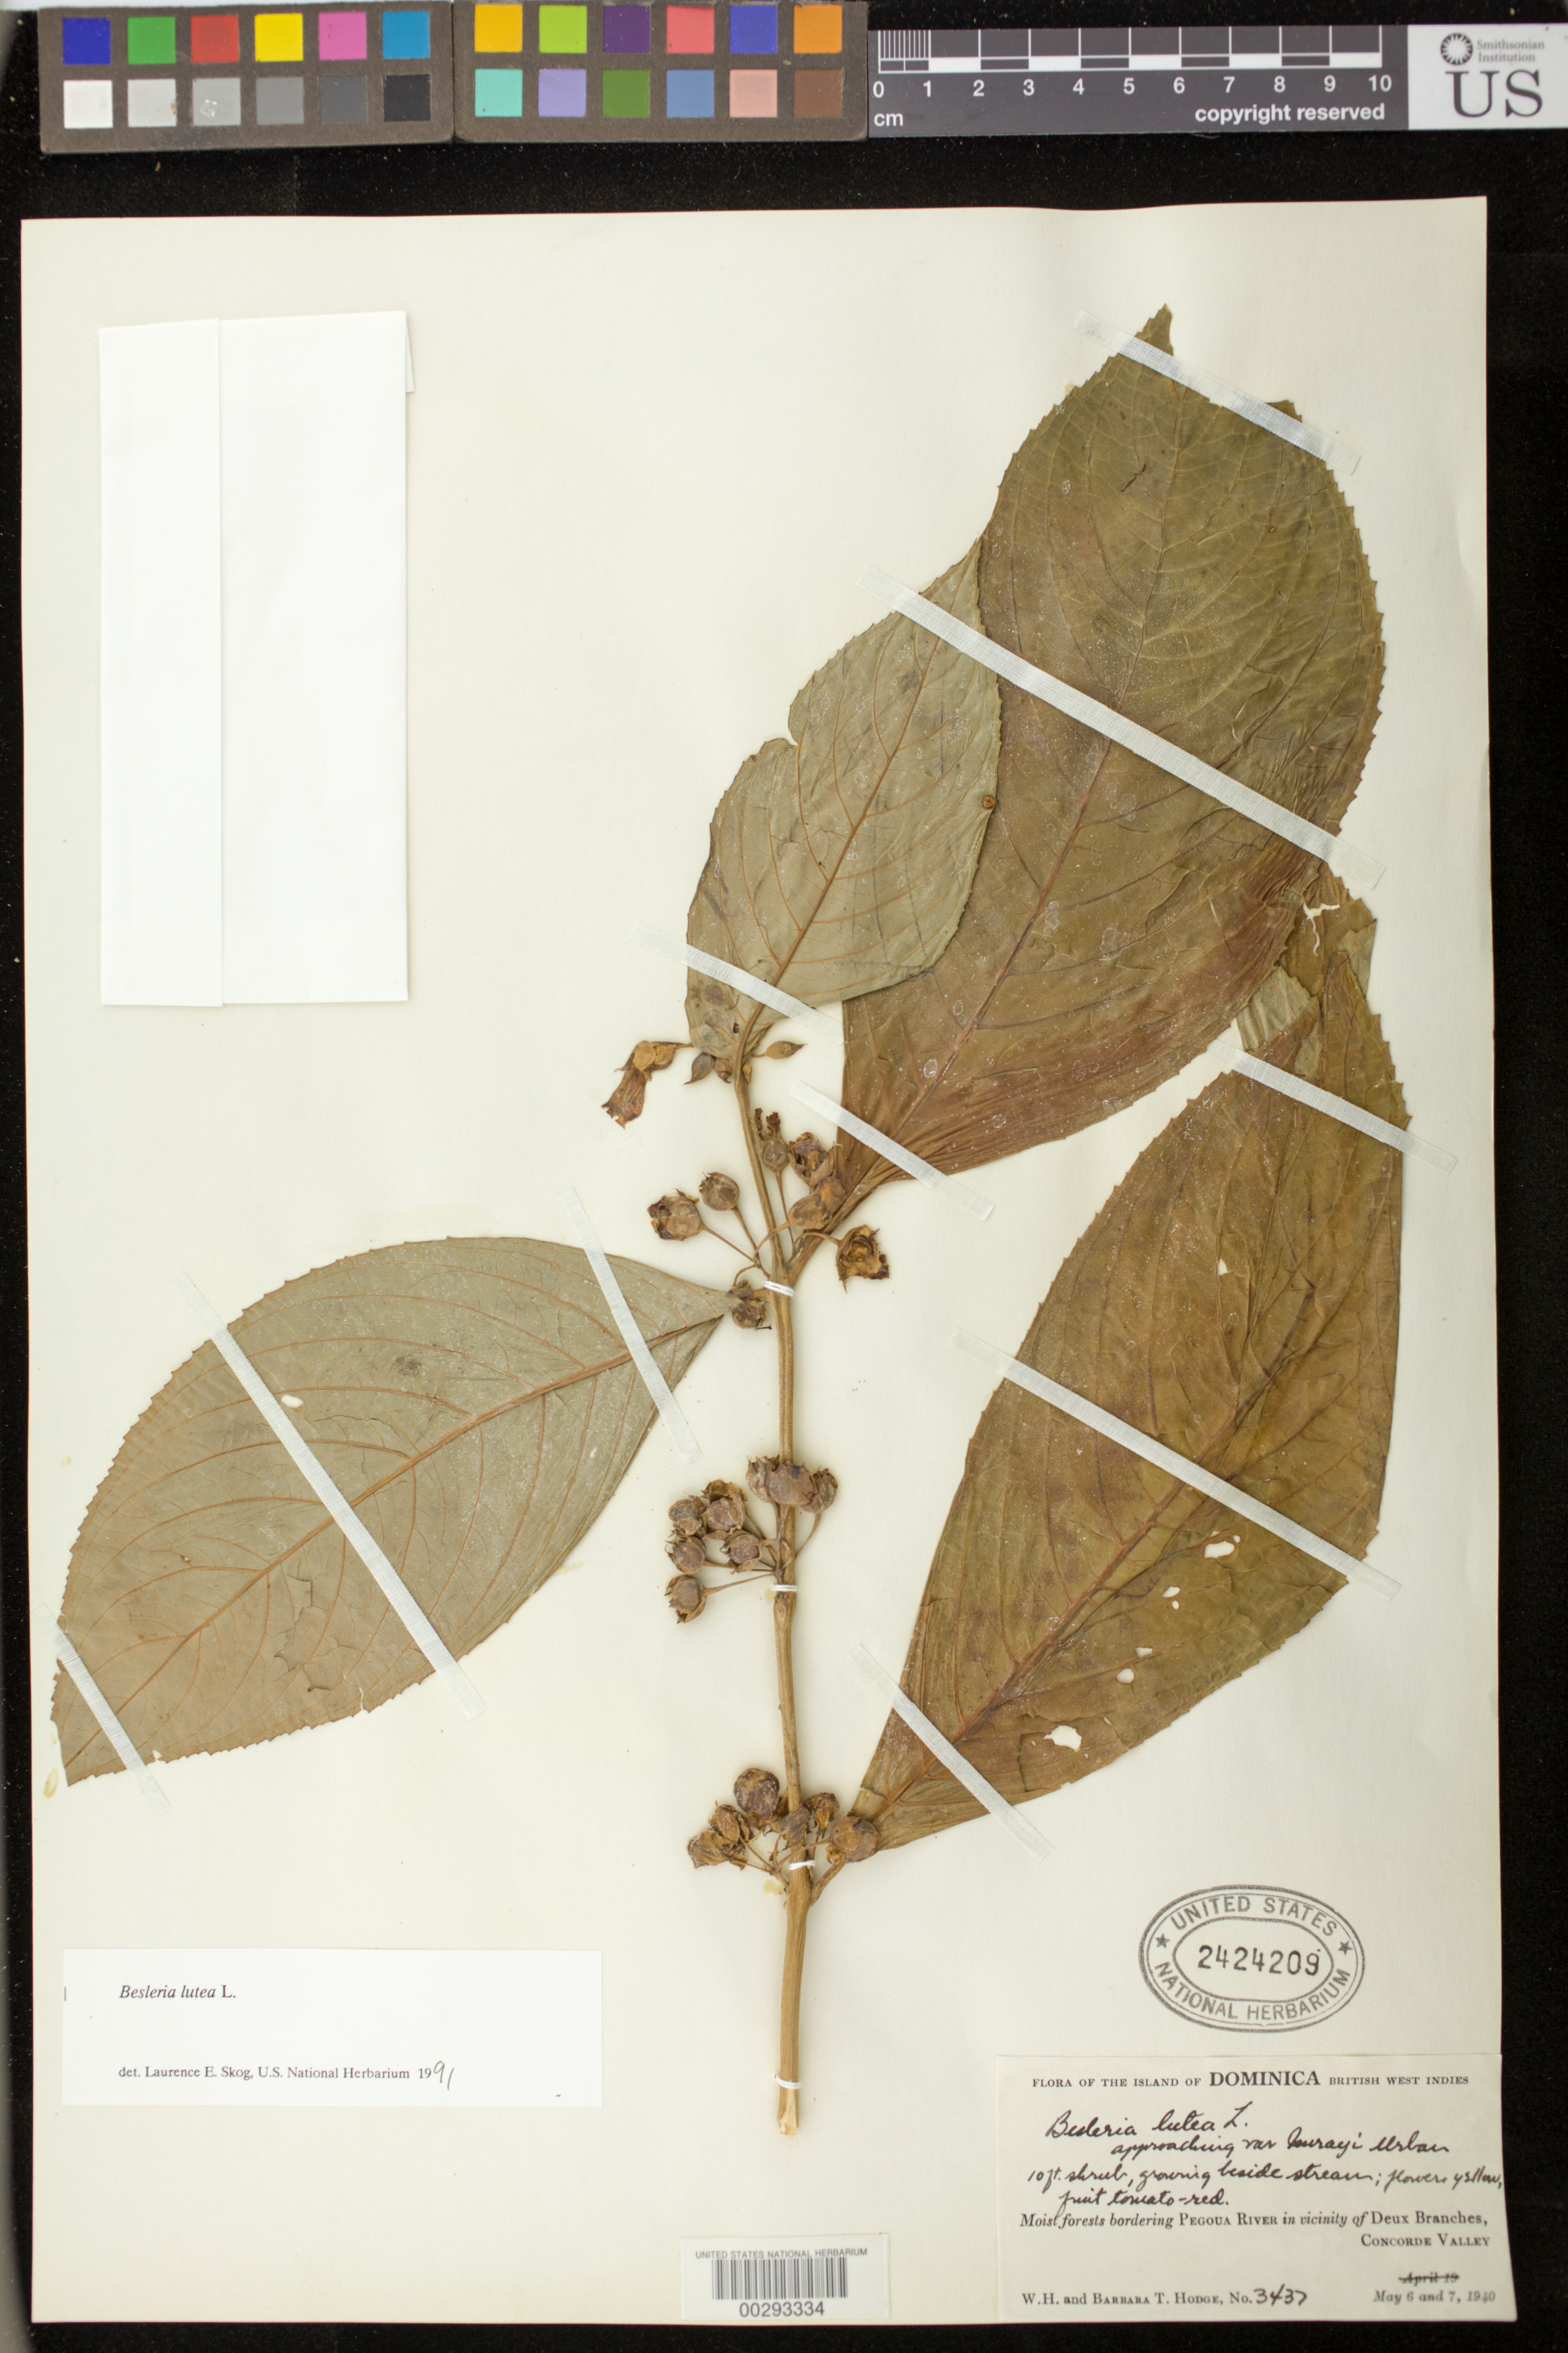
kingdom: Plantae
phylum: Tracheophyta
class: Magnoliopsida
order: Lamiales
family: Gesneriaceae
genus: Besleria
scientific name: Besleria lutea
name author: L.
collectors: W. Hodge & B. Hodge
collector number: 3437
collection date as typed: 6-7 May 1940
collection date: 1940-05-06/1940-05-07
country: Dominica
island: Dominica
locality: Deux Branches, Concorde Valley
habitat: Beside stream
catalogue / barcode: US 2424209